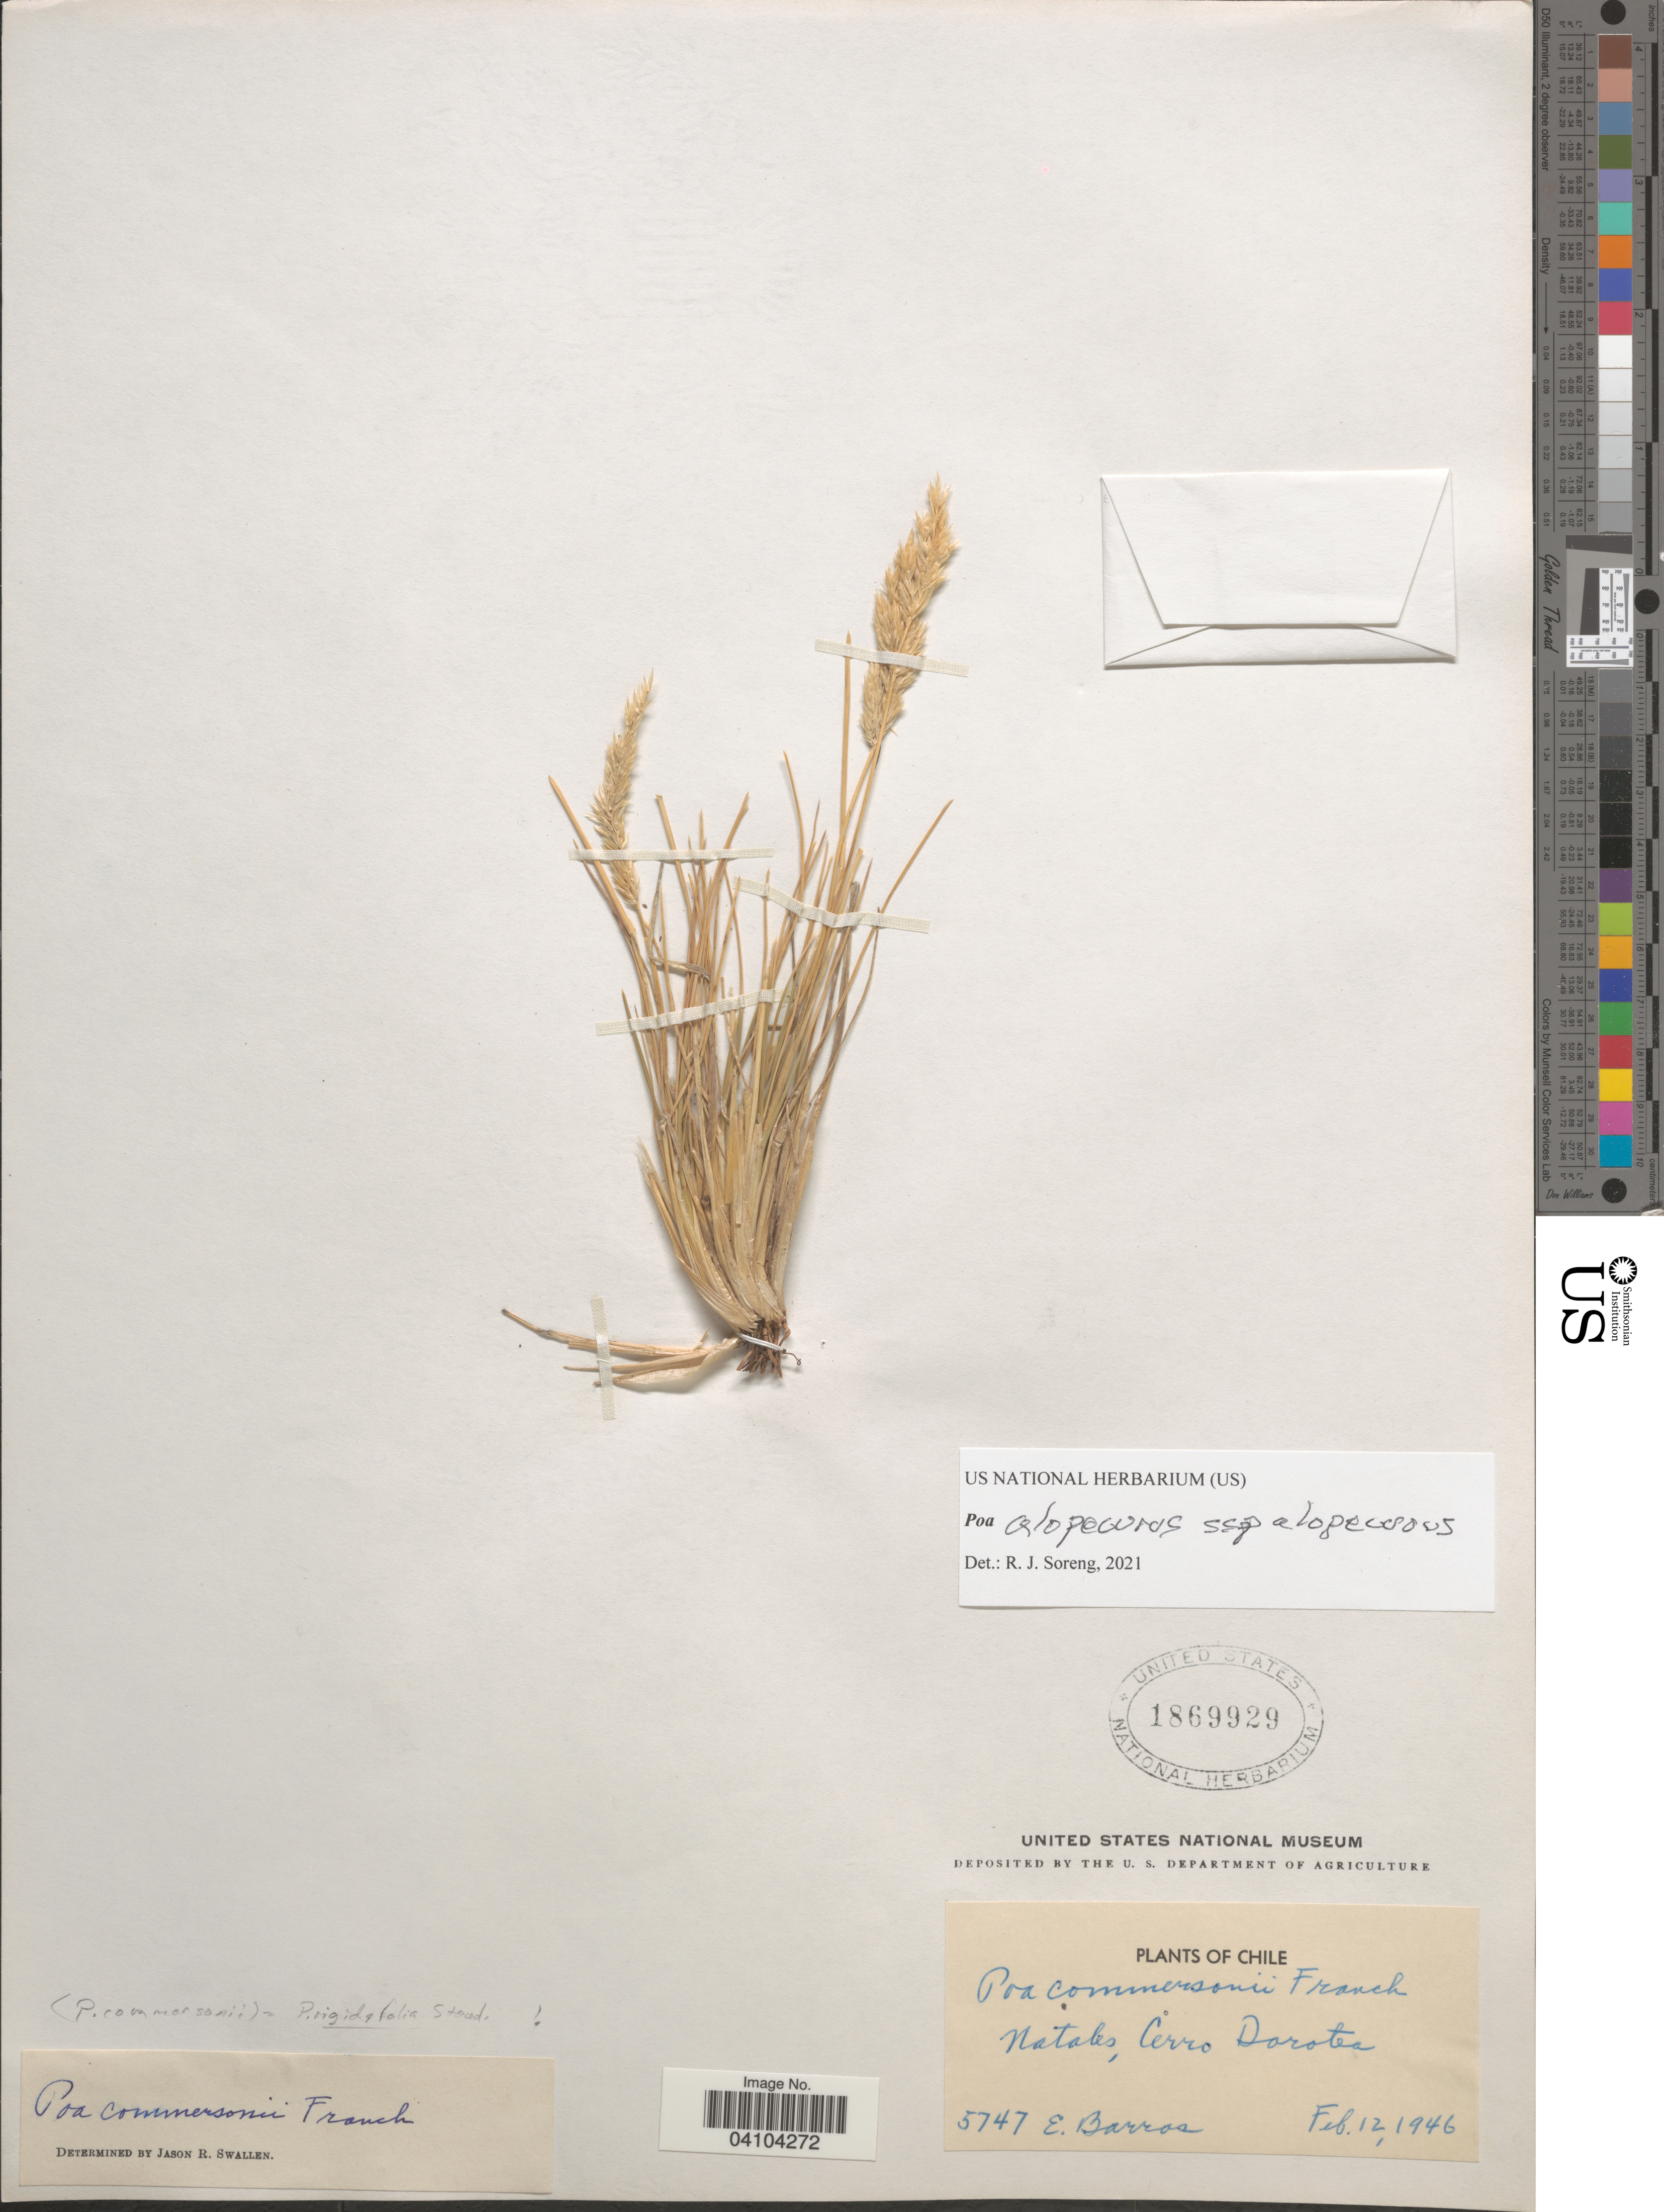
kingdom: Plantae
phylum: Tracheophyta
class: Liliopsida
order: Poales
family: Poaceae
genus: Poa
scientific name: Poa alopecurus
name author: (Gaudich. ex Mirb.) Kunth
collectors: E. Barros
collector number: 5747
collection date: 1946-02-12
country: Chile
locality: Natales, Cerro Dorotea.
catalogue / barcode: US 1869929